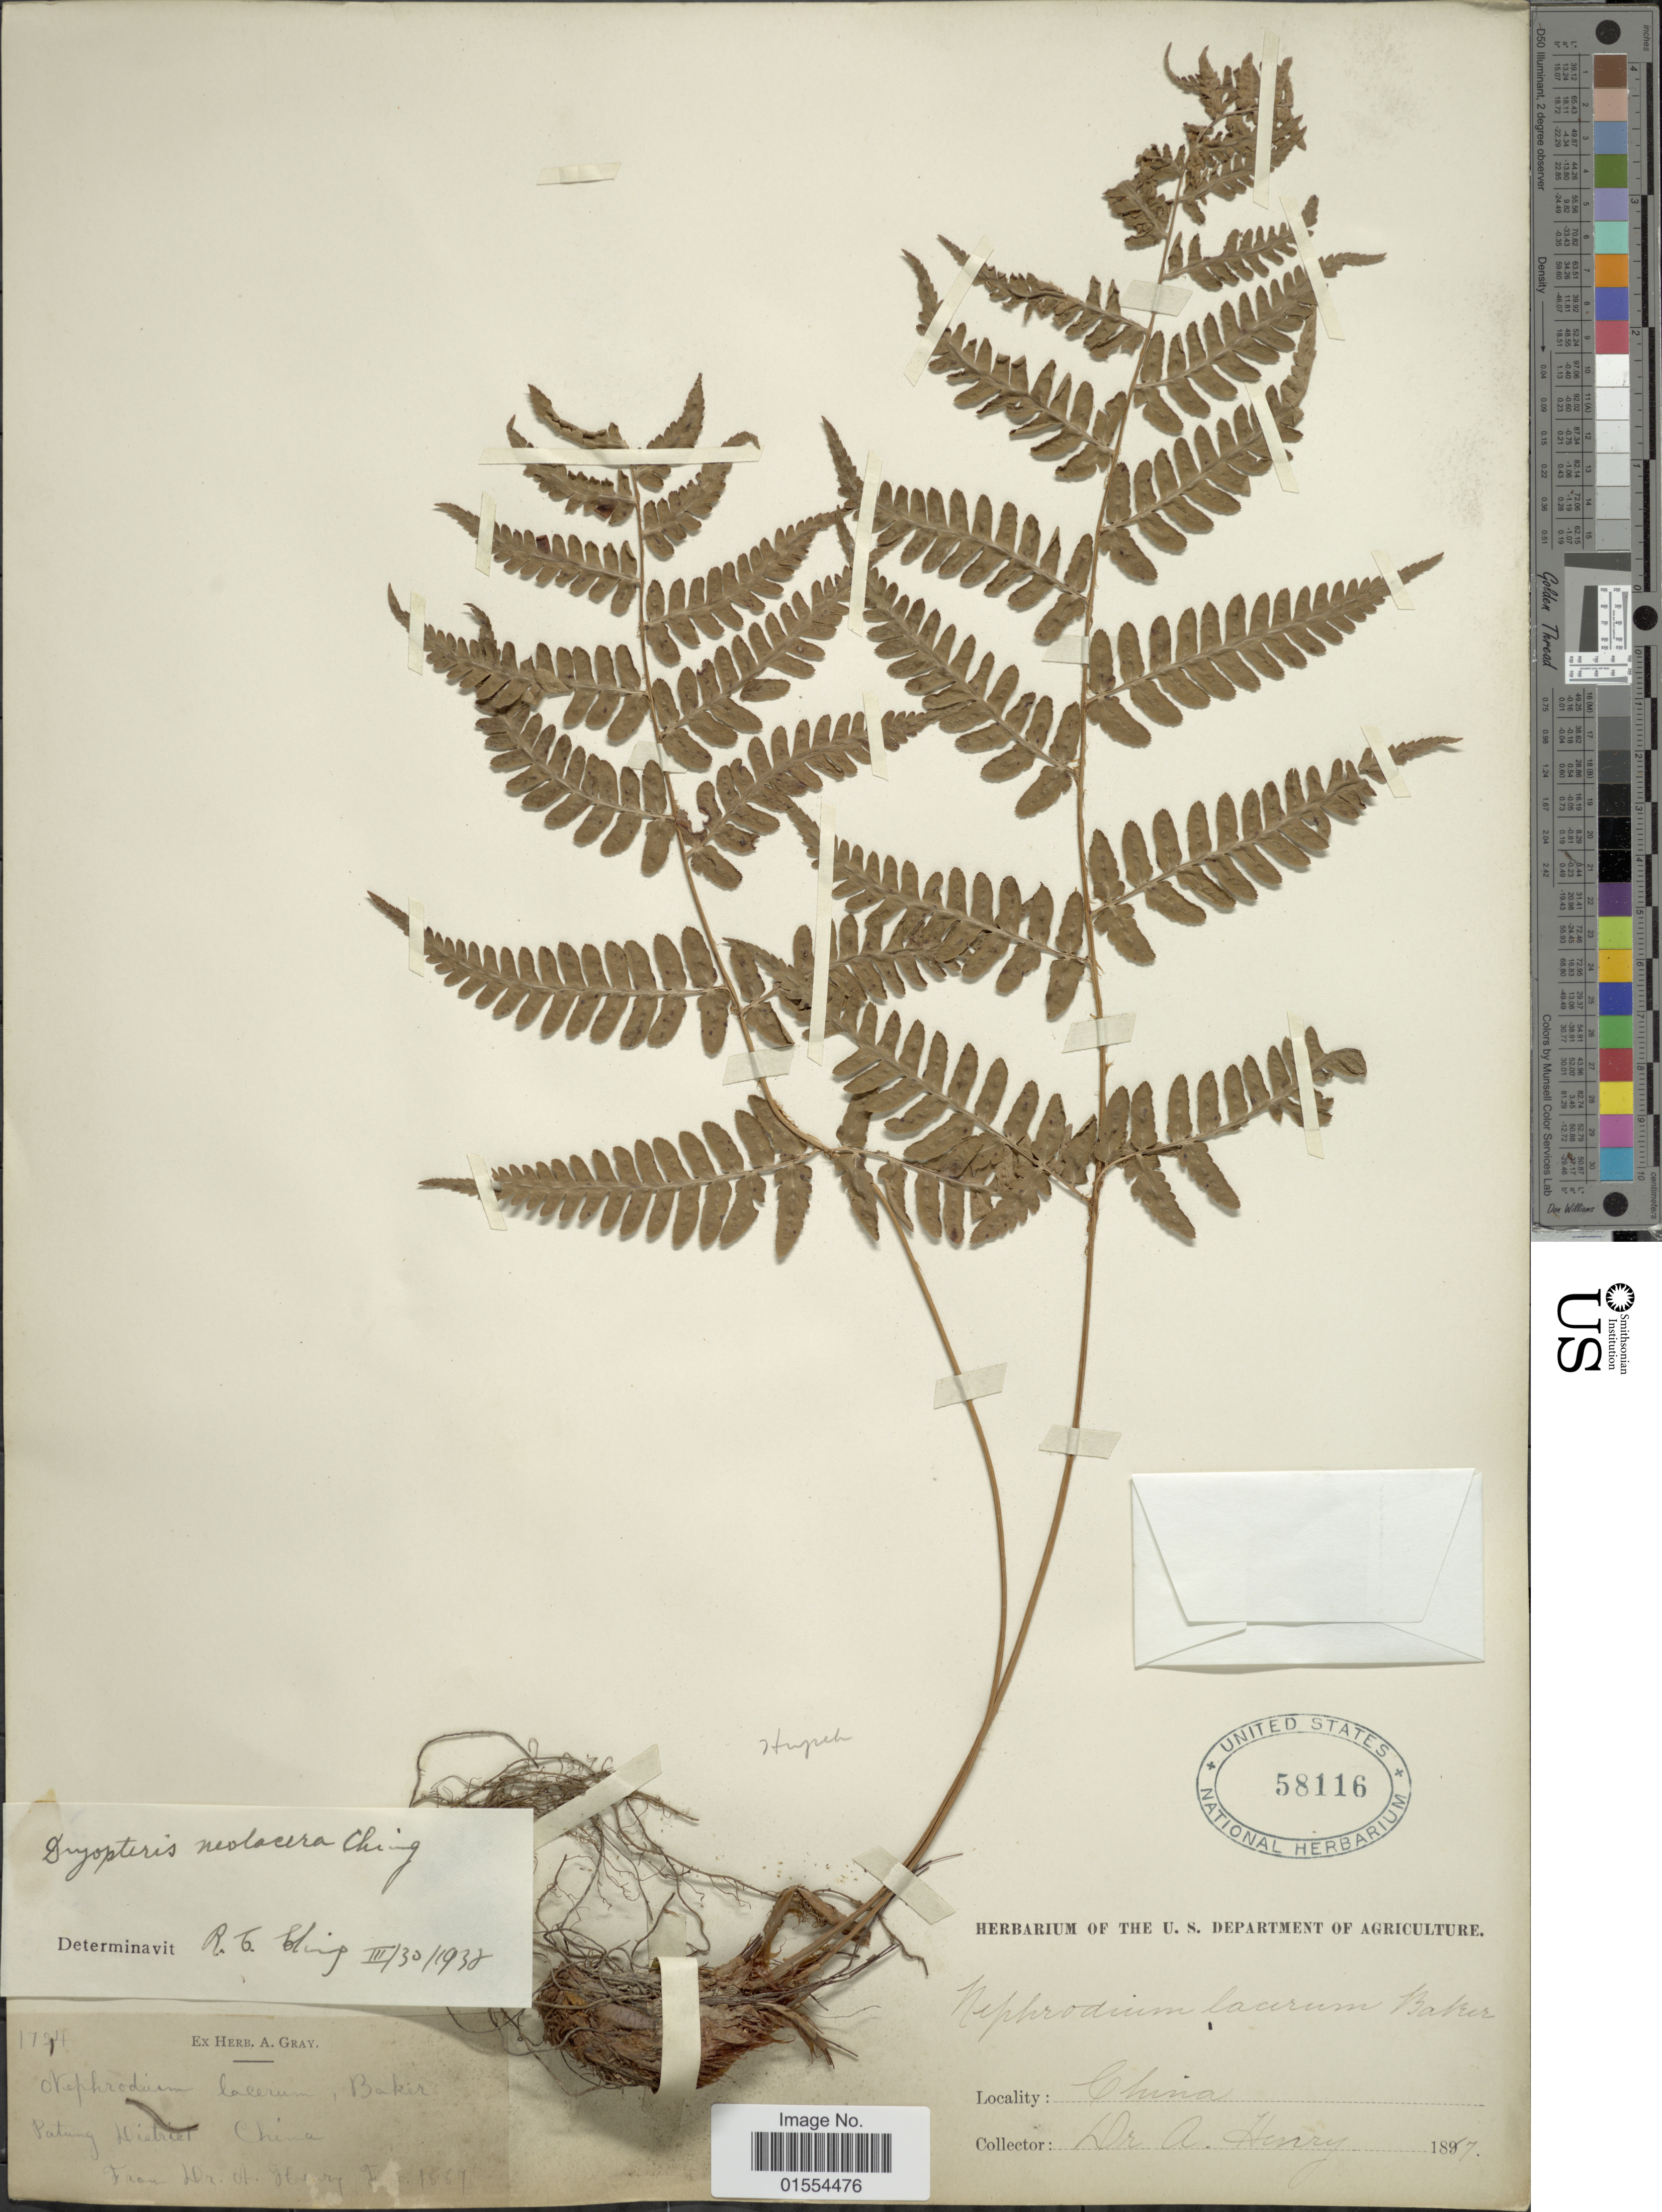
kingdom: Plantae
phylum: Tracheophyta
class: Polypodiopsida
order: Polypodiales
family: Dryopteridaceae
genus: Dryopteris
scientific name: Dryopteris neolacera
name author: Ching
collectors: A. Henry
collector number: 1724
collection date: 1887-02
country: China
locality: Patung District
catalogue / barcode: US 58116